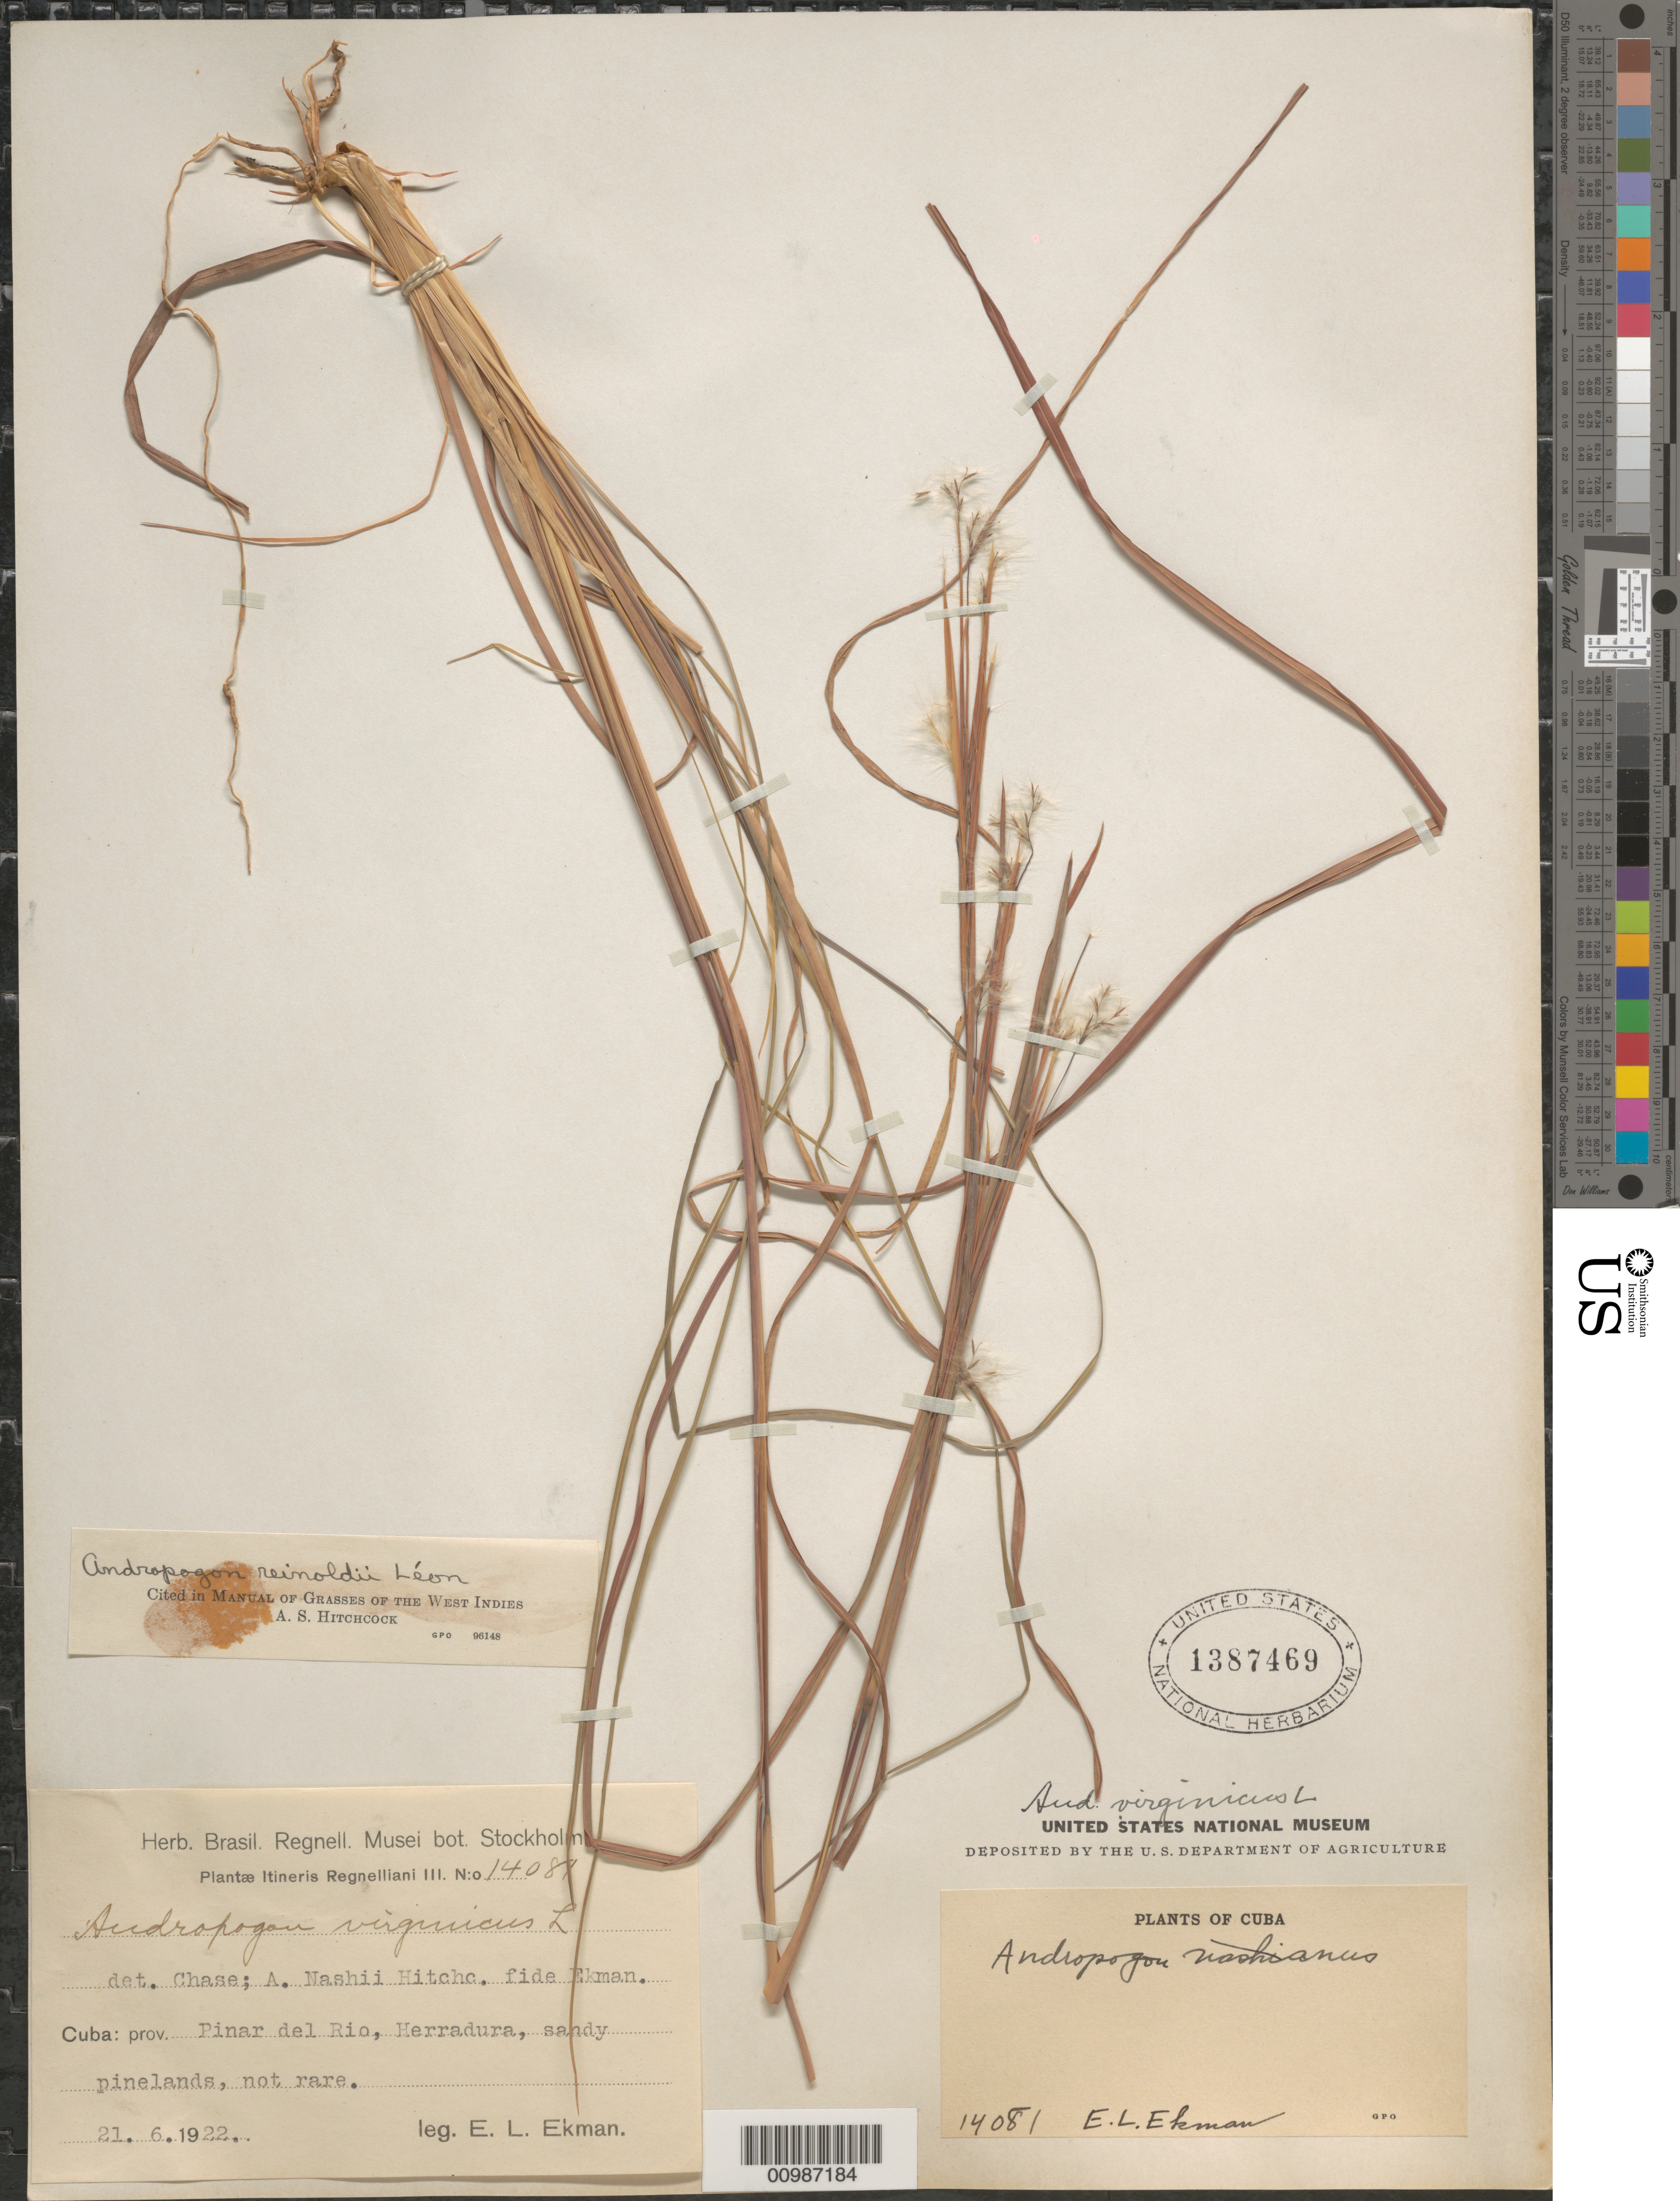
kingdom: Plantae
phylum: Tracheophyta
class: Liliopsida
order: Poales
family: Poaceae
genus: Andropogon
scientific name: Andropogon reinoldii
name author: León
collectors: E. L. Ekman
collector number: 14081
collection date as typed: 21 Jun 1922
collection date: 1922-06-21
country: Cuba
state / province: Pinar del Rio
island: Cuba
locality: Herradura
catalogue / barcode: US 1387469